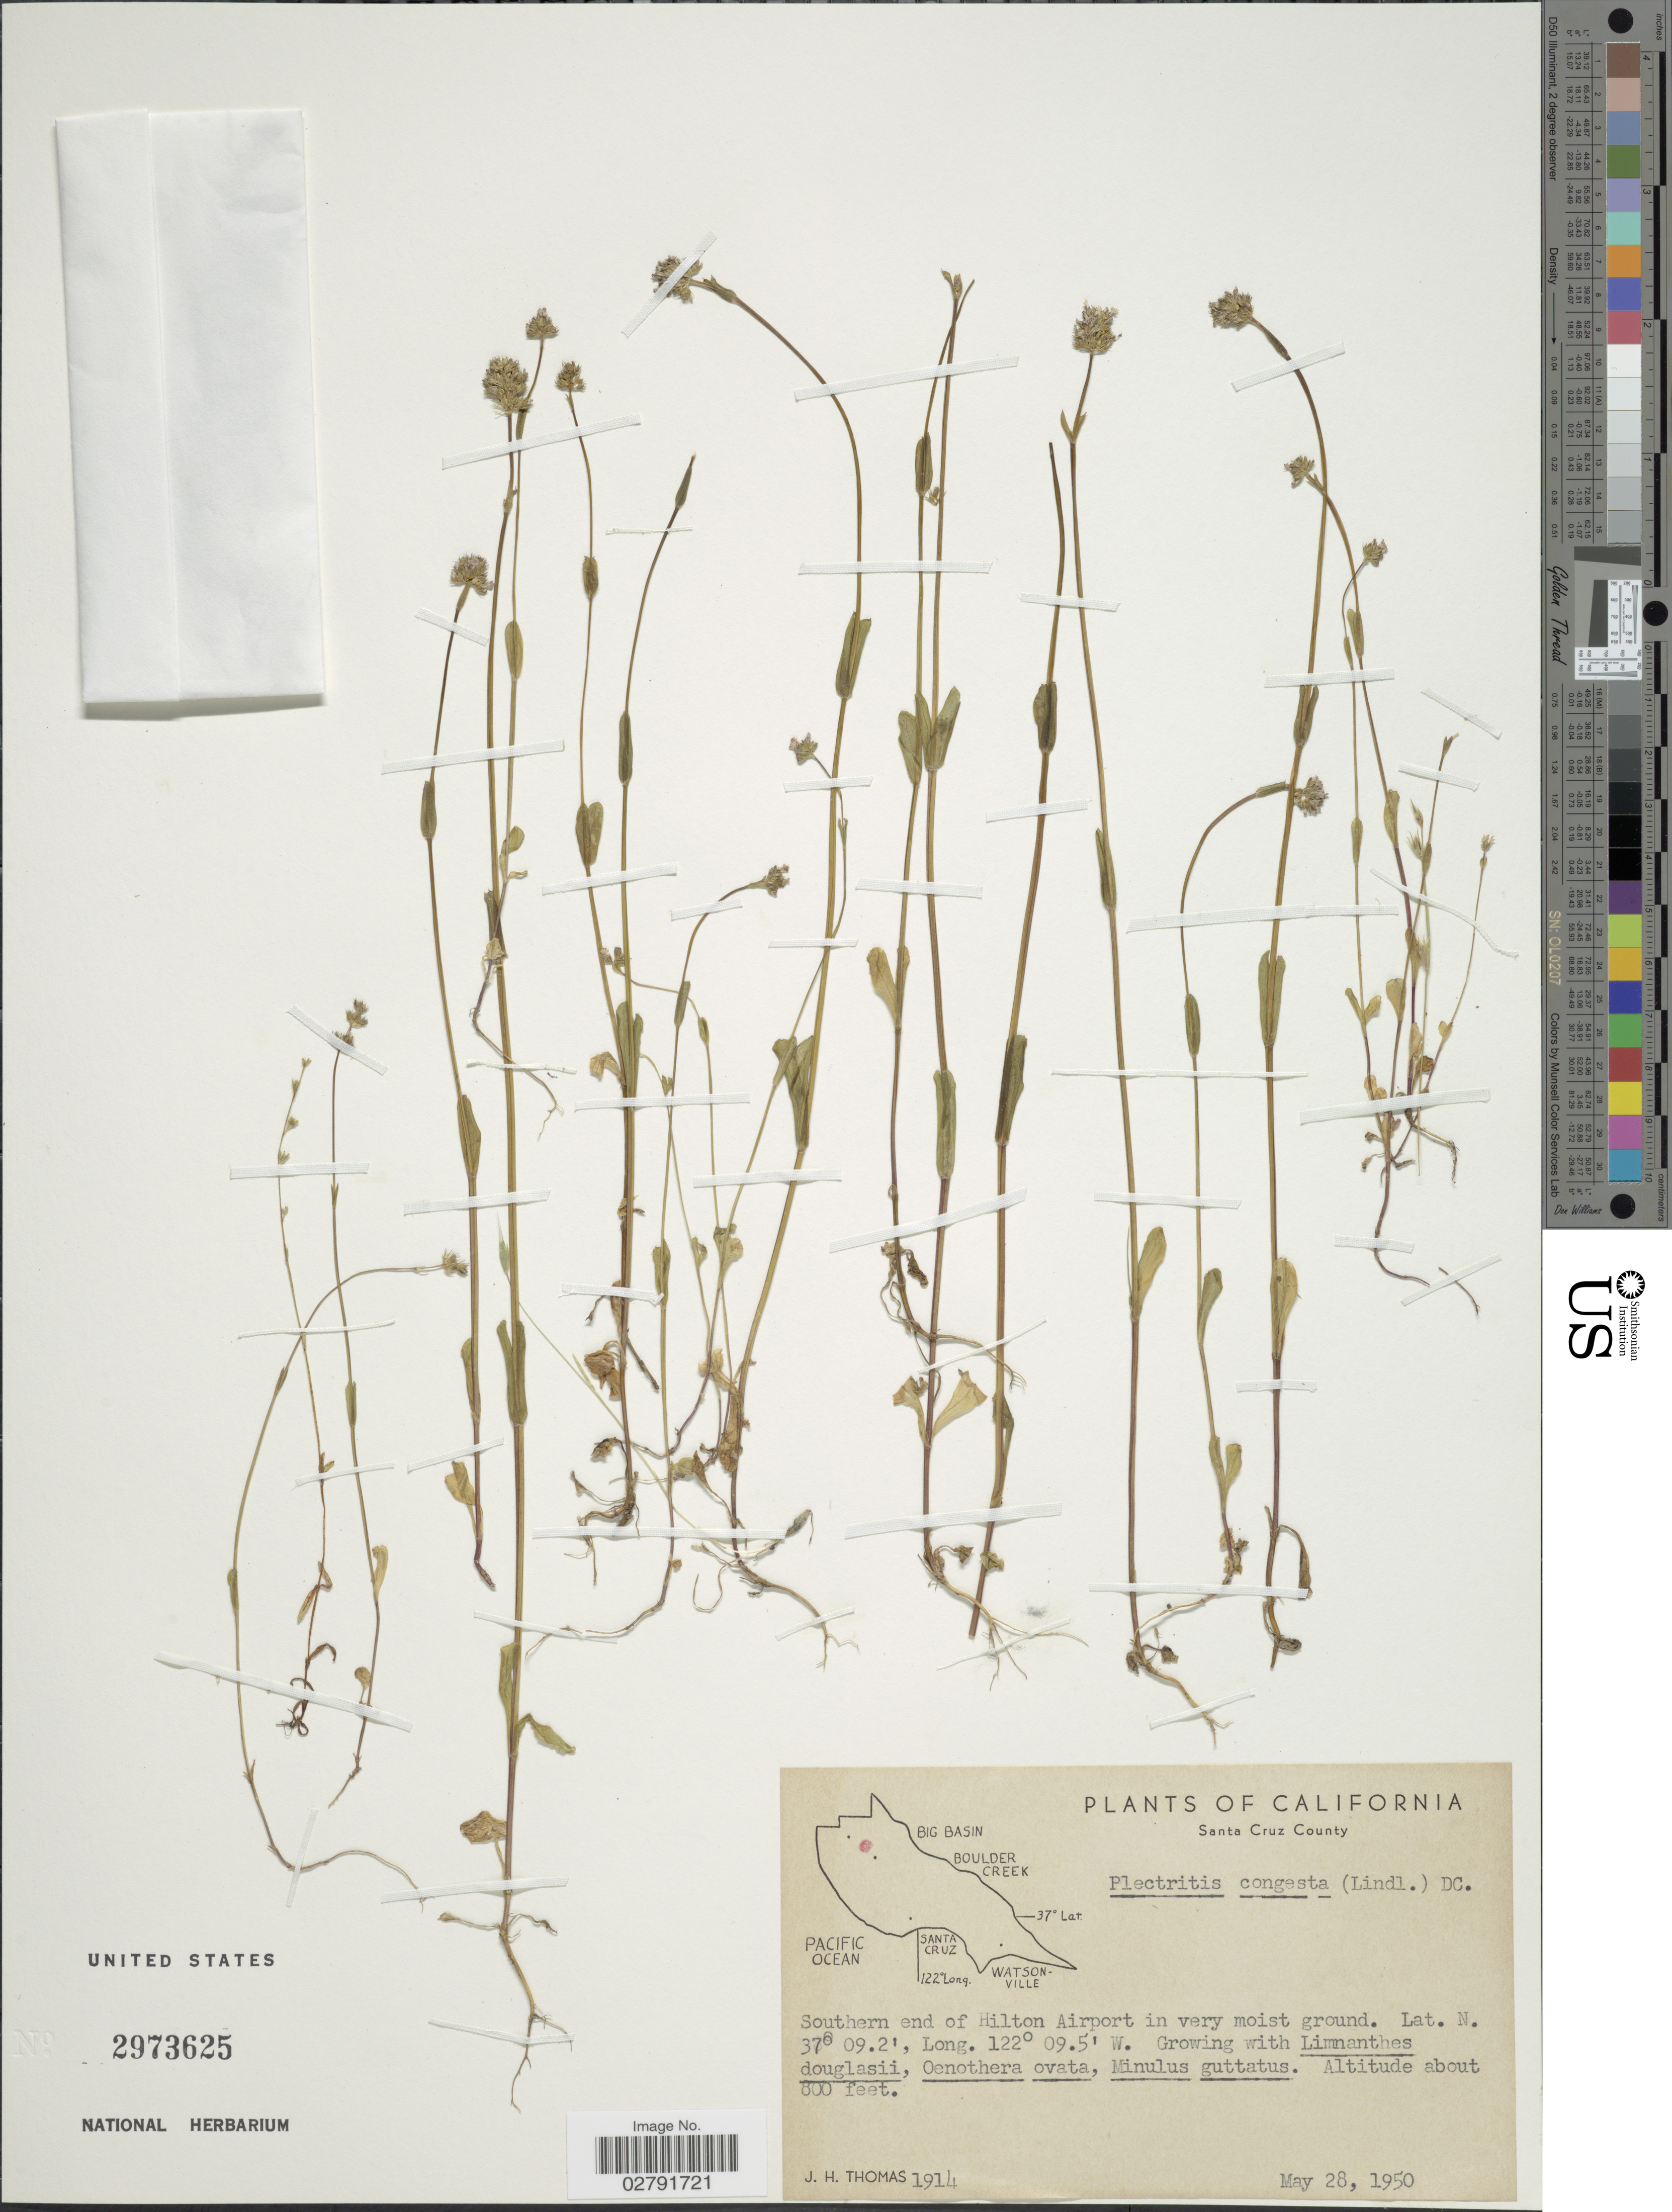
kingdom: Plantae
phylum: Tracheophyta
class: Magnoliopsida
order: Dipsacales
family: Caprifoliaceae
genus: Plectritis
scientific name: Plectritis congesta subsp. congesta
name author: (Lindl.) DC.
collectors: J. H. Thomas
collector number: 1914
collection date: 1950-05-28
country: United States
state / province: California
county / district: Santa Cruz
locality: Santa Cruz County. Southern end of Hilton Airport in very moist ground.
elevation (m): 244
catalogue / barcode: US 2973625